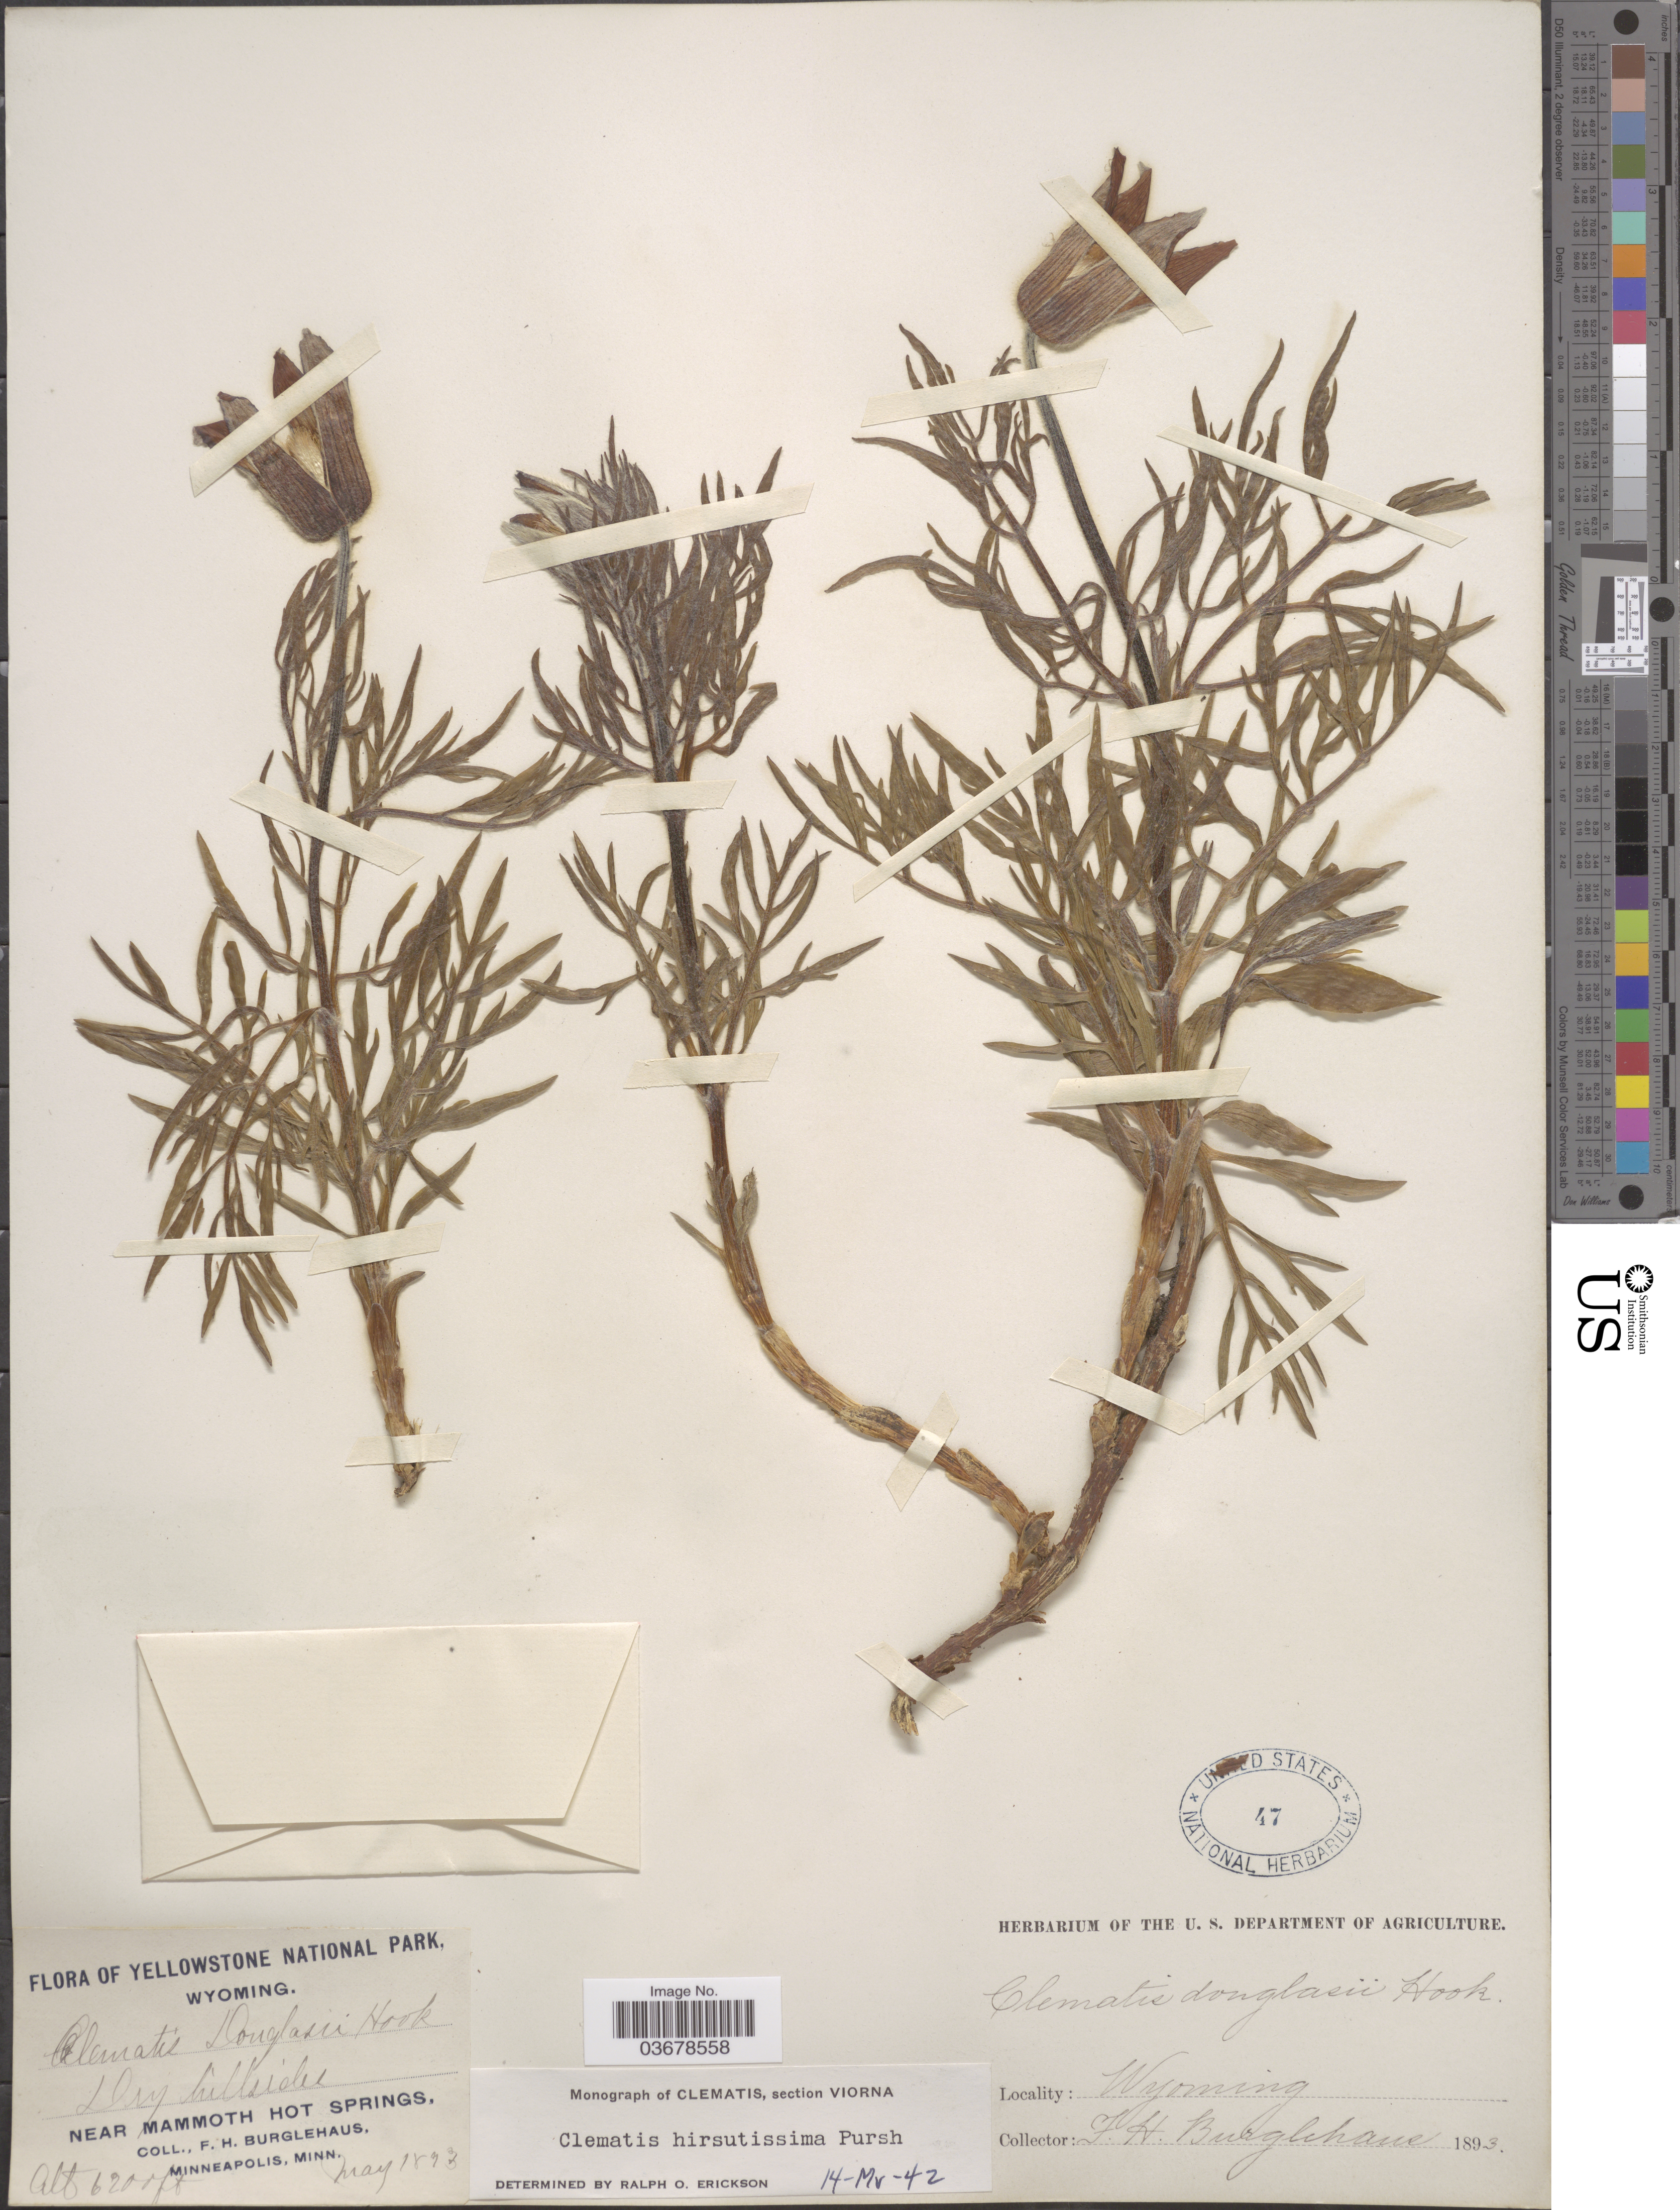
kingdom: Plantae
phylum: Tracheophyta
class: Magnoliopsida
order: Ranunculales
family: Ranunculaceae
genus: Clematis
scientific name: Clematis viorna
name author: L.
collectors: F. Burglehaus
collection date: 1893-05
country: United States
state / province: Wyoming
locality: Yellowstone National Park. Near Mammoth Hot Springs.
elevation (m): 1890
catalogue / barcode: US 47